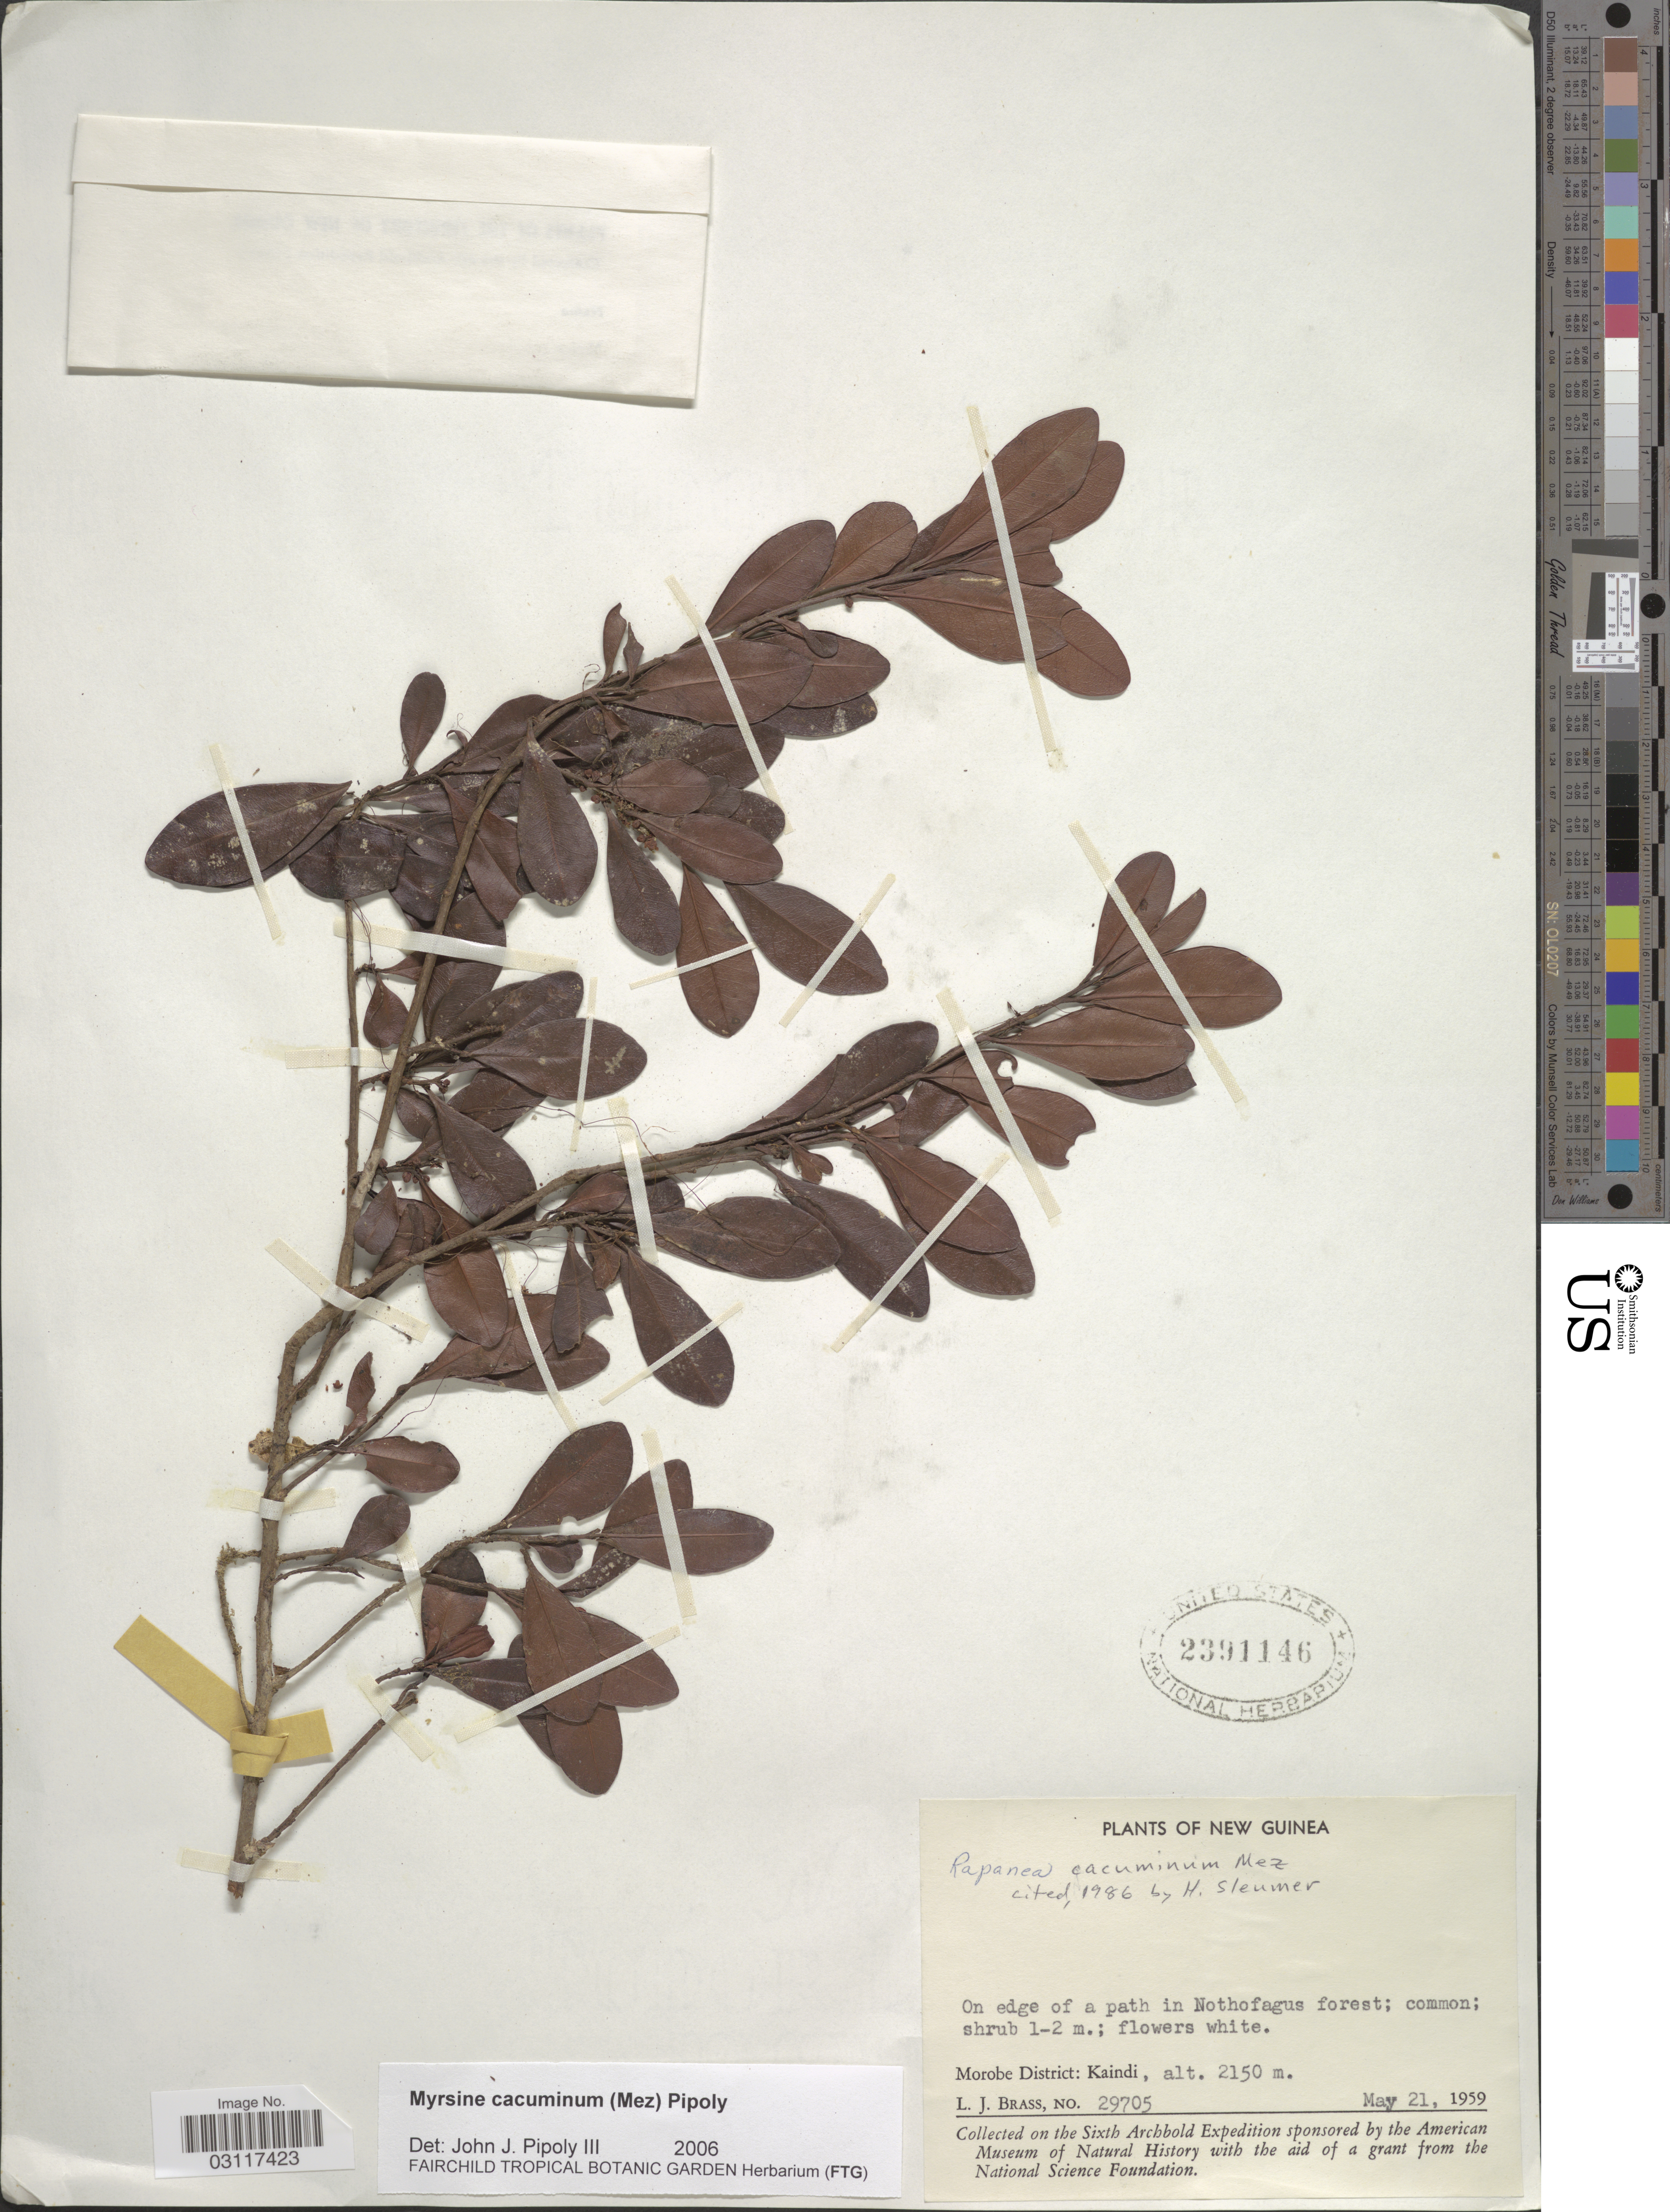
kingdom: Plantae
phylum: Tracheophyta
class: Magnoliopsida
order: Ericales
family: Primulaceae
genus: Myrsine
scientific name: Myrsine cacuminum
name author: (Mez) Pipoly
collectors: L. J. Brass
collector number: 29705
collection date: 1959-05-21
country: Papua New Guinea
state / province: Morobe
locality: New Guinea, Morobe District: Kaindi.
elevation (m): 2150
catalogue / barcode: US 2391146